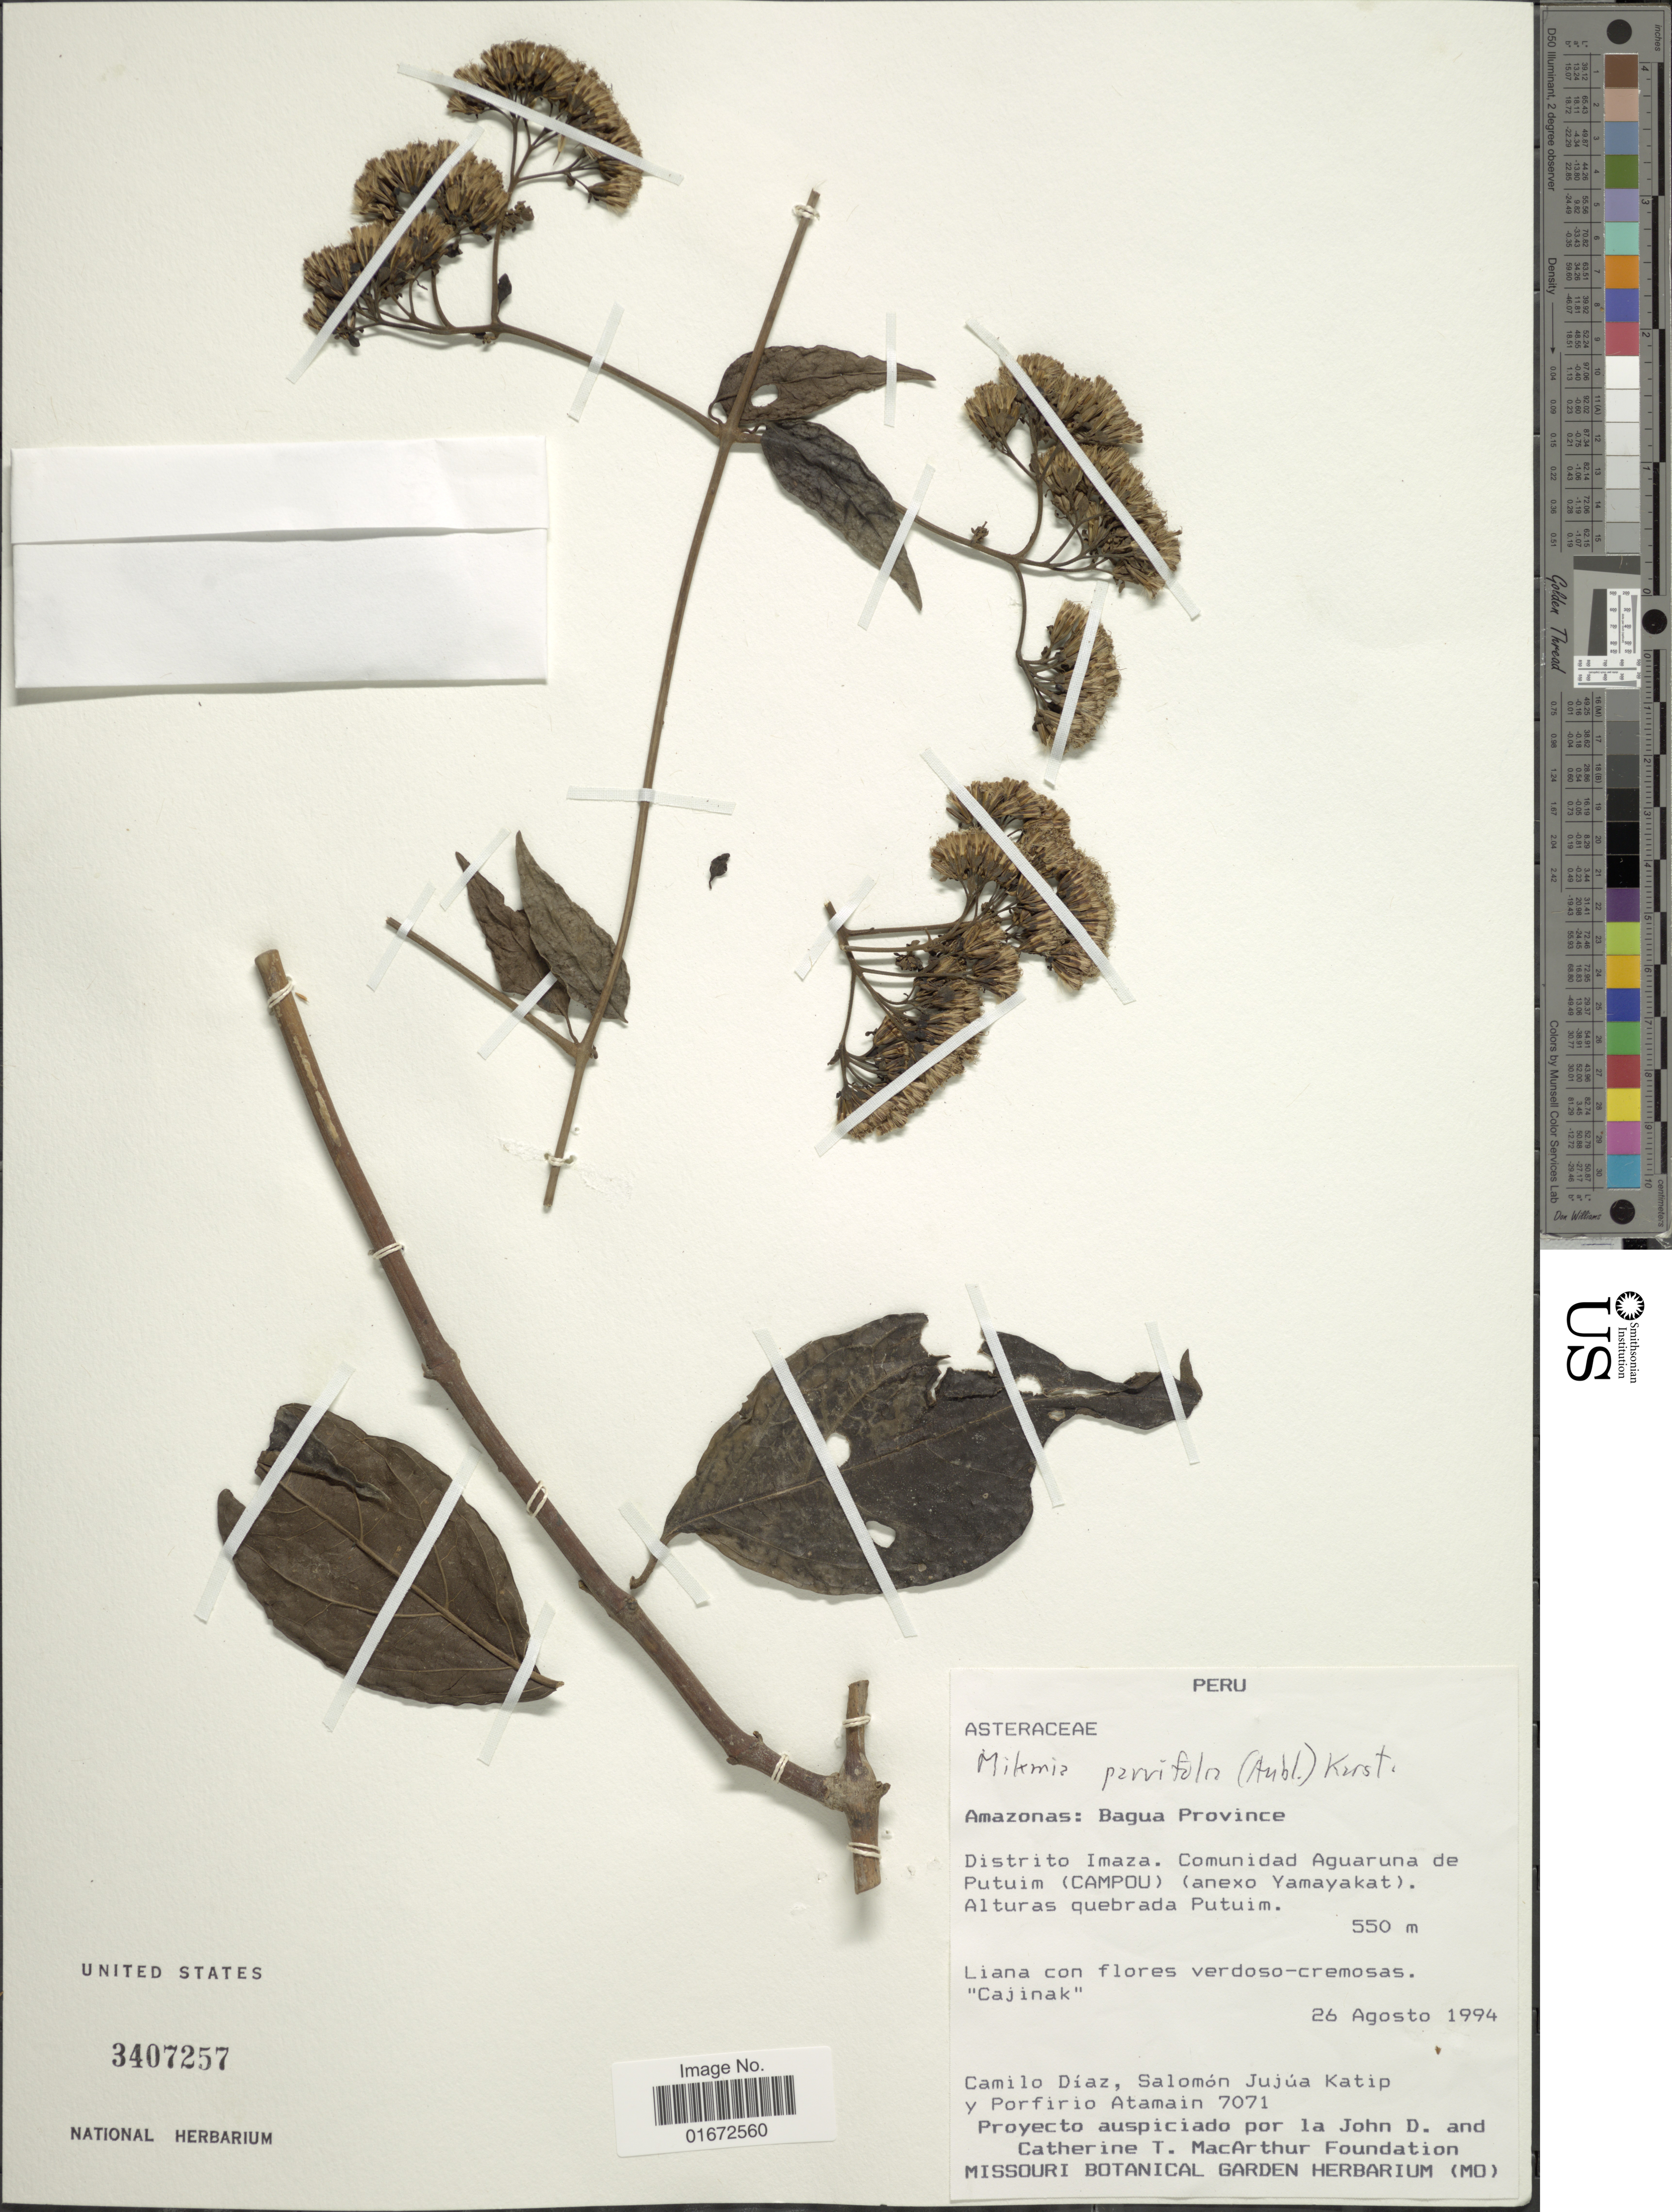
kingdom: Plantae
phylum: Tracheophyta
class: Magnoliopsida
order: Asterales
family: Asteraceae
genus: Mikania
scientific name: Mikania parviflora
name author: (Aubl.) Karst.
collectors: C. Díaz, S. Jujúa Katip & P. Atamain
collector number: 7071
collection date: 1994-08-26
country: Peru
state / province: Amazonas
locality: Amazonas: Bagua Province. Distrito Imaza. Comunidad Aguaruna de Putuim (CAMPOU) (anexo Yamayakat). Alturas quebrada Putuim.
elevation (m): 550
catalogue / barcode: US 3407257